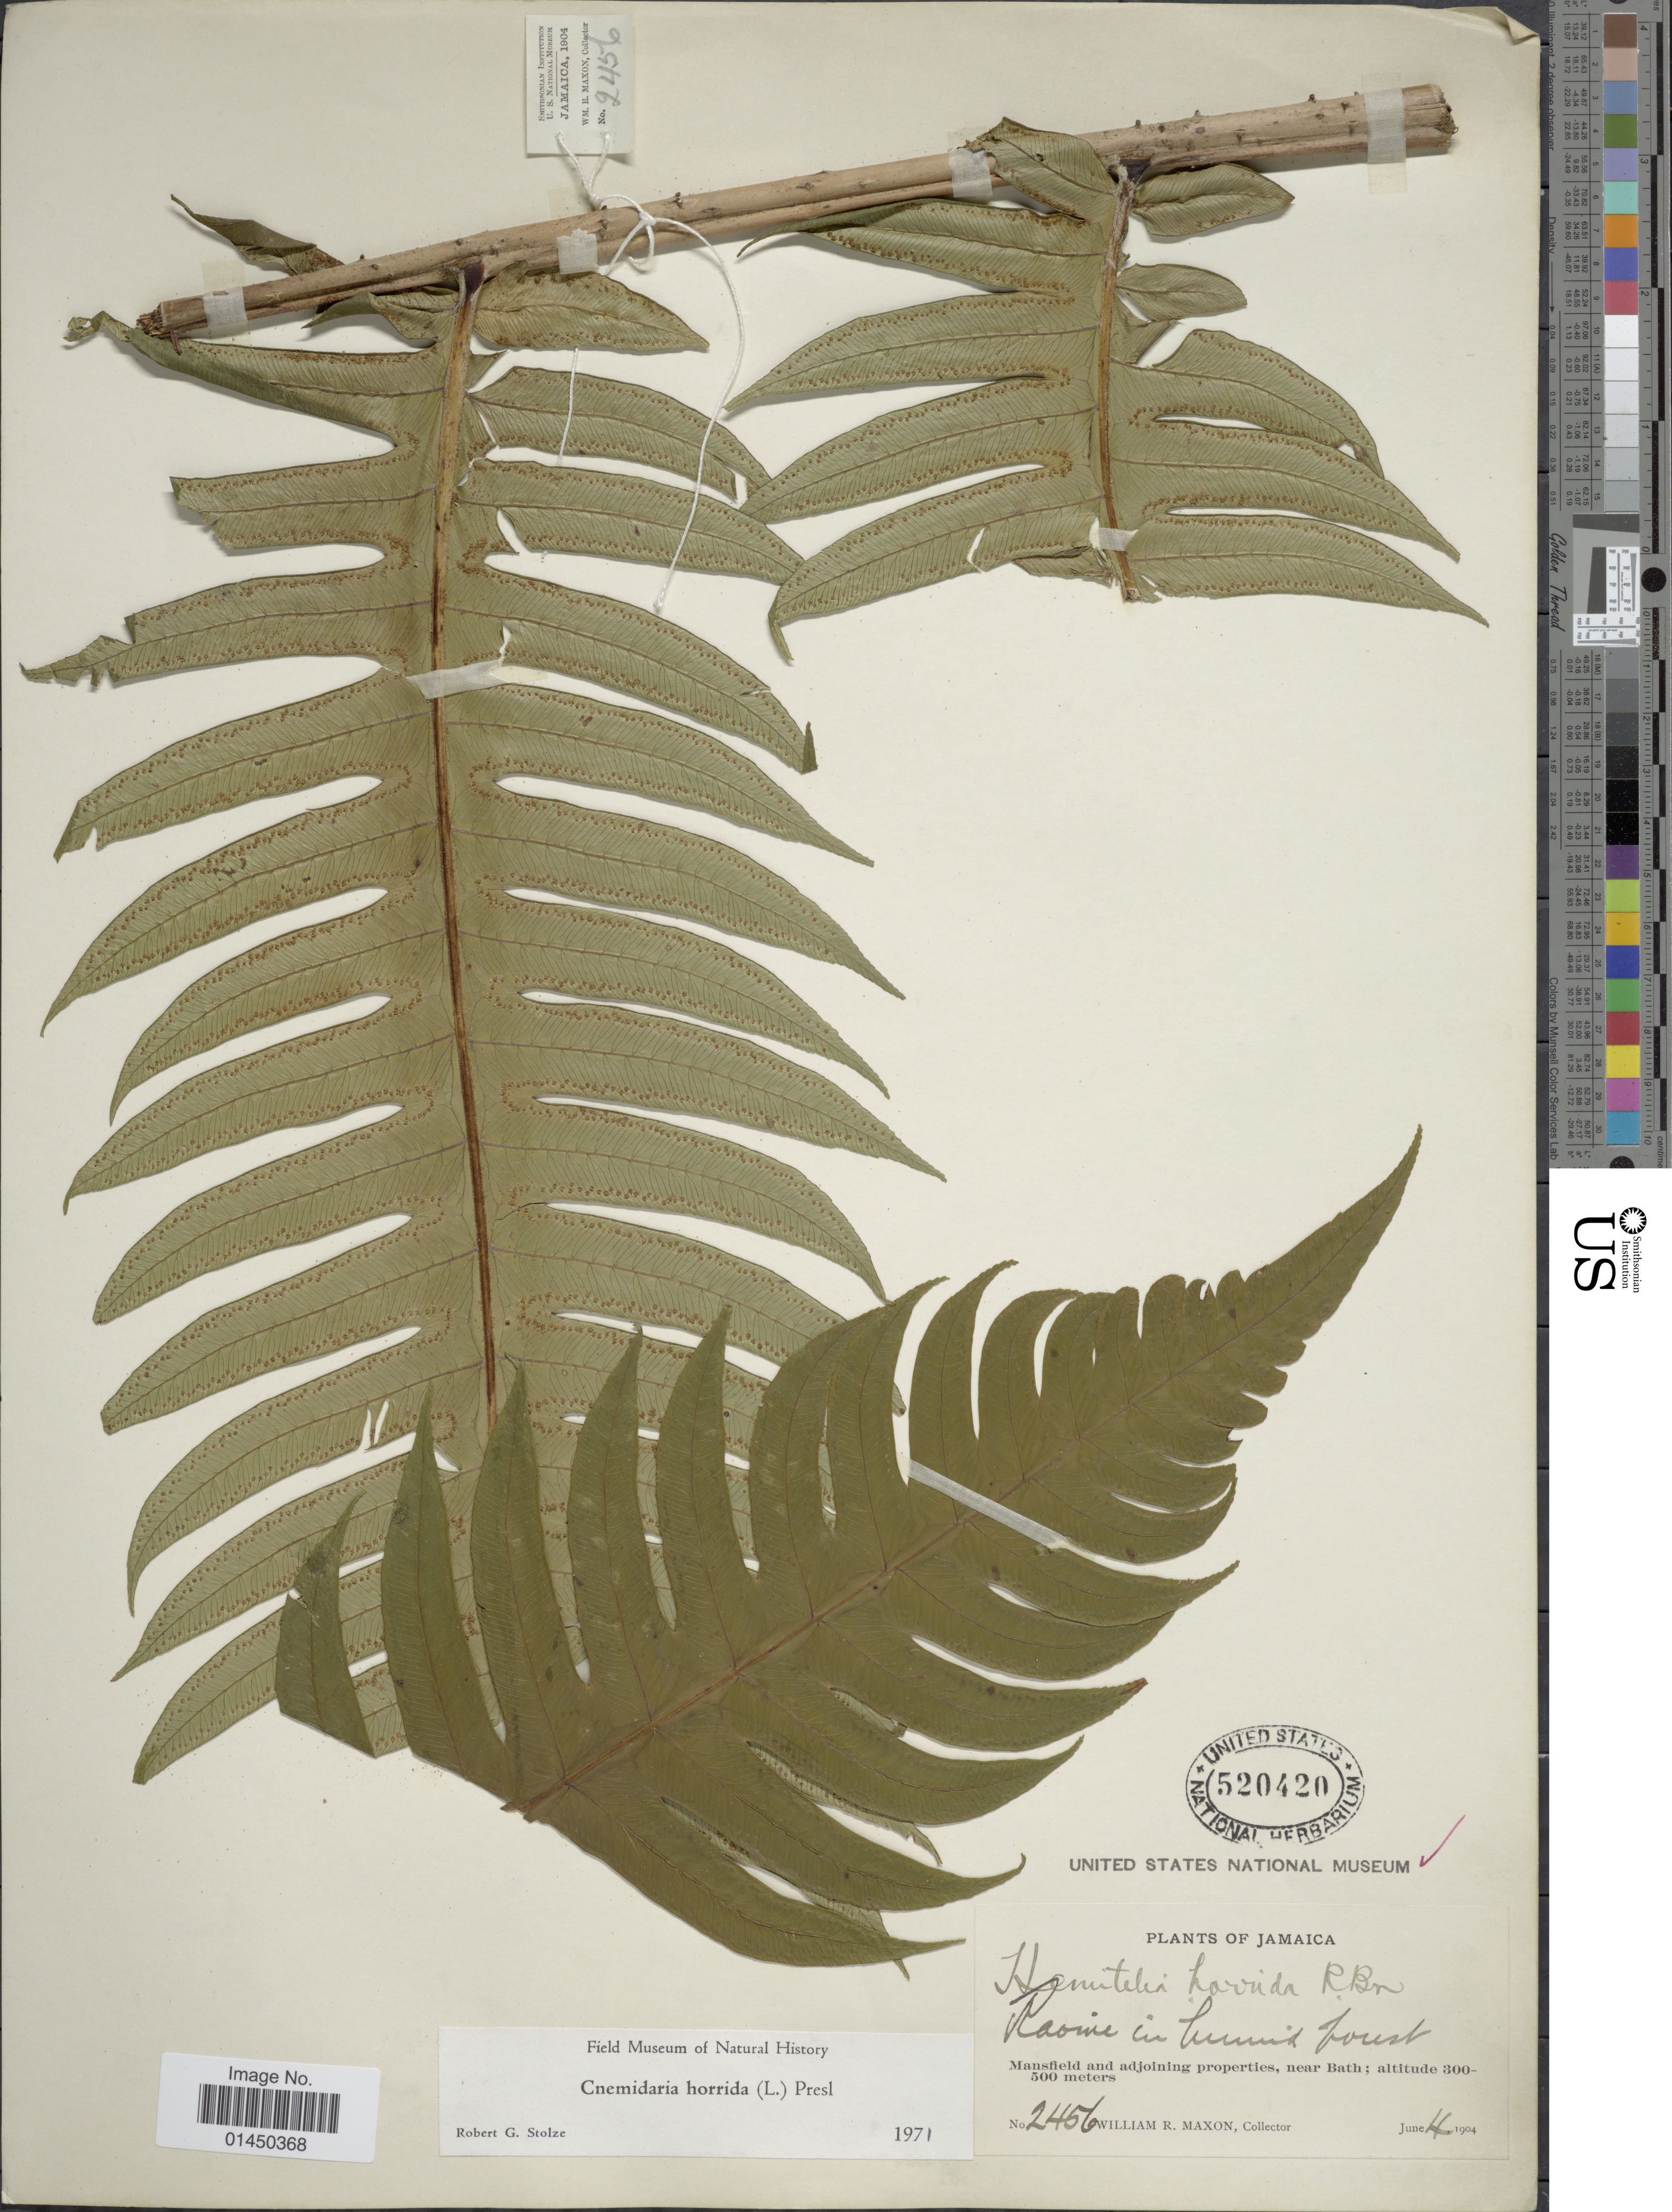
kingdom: Plantae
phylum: Tracheophyta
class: Polypodiopsida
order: Cyatheales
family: Cyatheaceae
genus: Cyathea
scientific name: Cyathea horrida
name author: (L.) Sm.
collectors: W. R. Maxon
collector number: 2456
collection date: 1904-06-04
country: Jamaica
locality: Ravine in humid forest, Mansfield and adjoining properties, near Bath.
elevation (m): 300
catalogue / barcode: US 520420